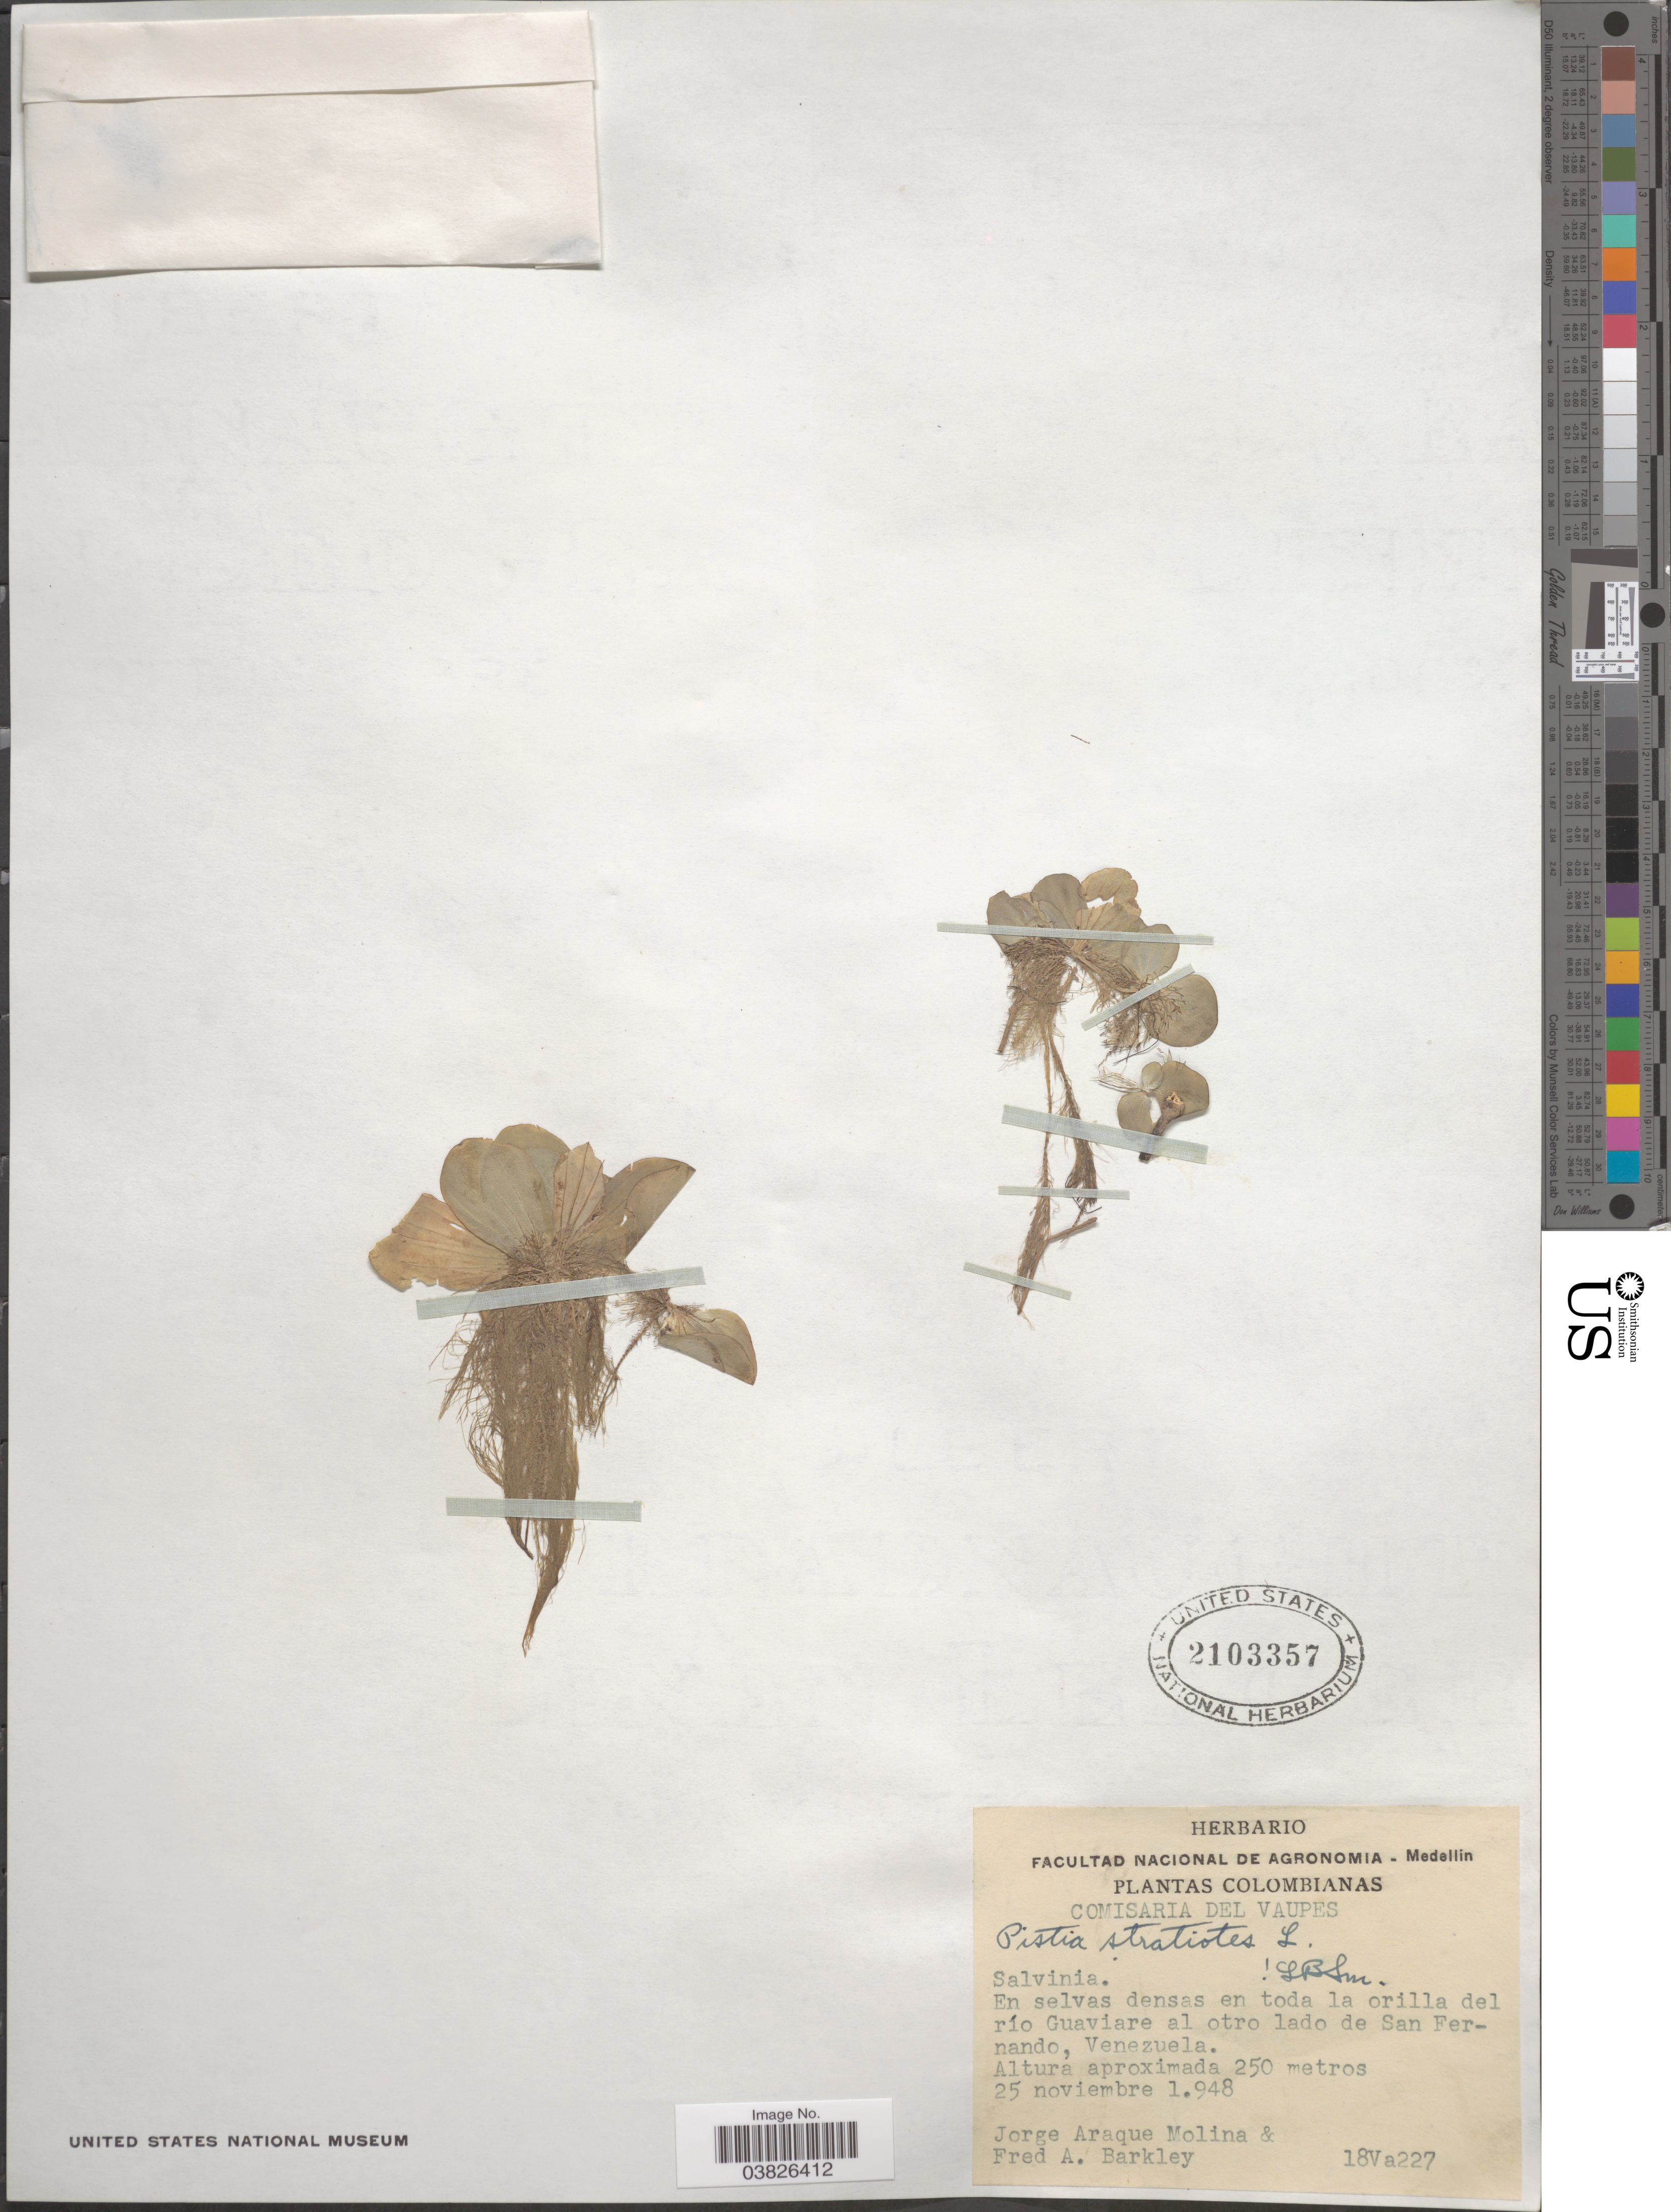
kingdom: Plantae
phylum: Tracheophyta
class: Liliopsida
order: Alismatales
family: Araceae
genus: Pistia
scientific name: Pistia stratiotes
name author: L.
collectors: J. Araque Molina & F. A. Barkley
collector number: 18Va227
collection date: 1948-11-25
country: Colombia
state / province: Vaupés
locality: Comisaria del Vaupes. En selvas densas en toda la orilla del río Guavire al otro lado de San Fernando, Venezuela.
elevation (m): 250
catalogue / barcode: US 2103357